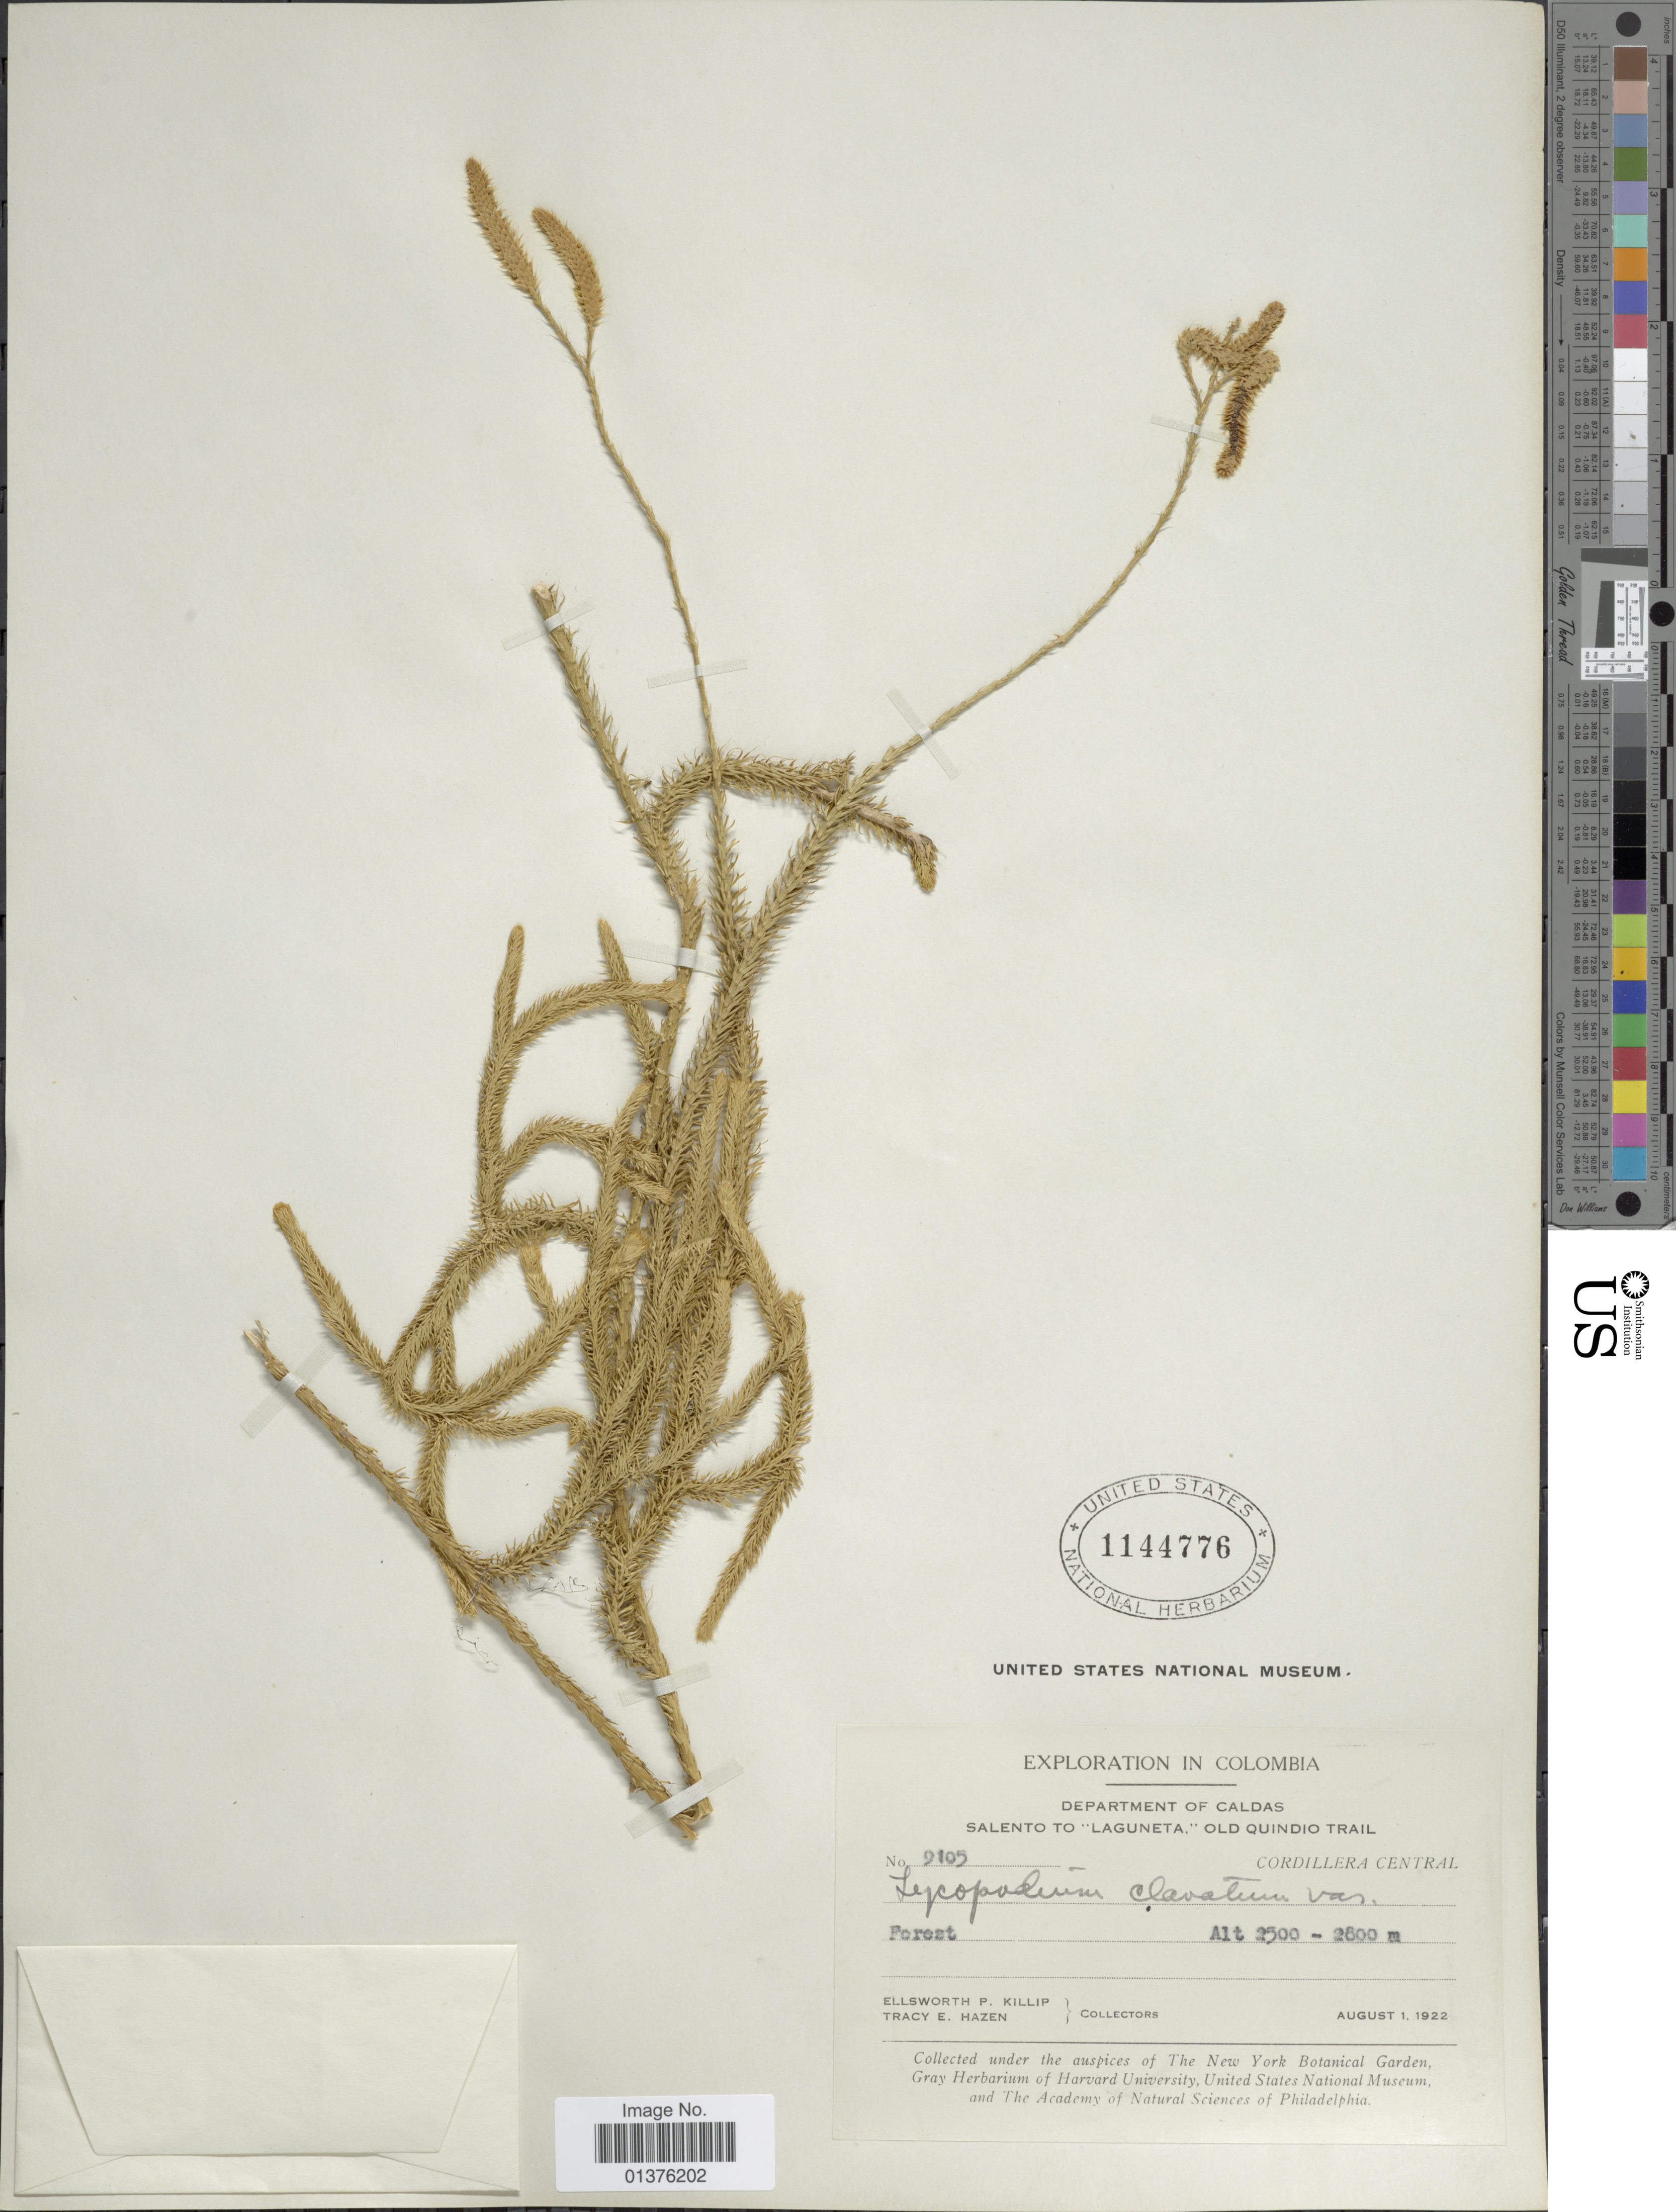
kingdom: Plantae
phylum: Tracheophyta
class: Lycopodiopsida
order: Lycopodiales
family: Lycopodiaceae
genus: Lycopodium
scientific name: Lycopodium clavatum subsp. clavatum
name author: L.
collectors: E. P. Killip & T. E. Hazen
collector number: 9105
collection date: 1922-08-01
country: Colombia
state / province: Caldas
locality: Salento to "Laguneta"old Quindio trail, Cordillera Central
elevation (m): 2500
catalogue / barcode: US 1144776